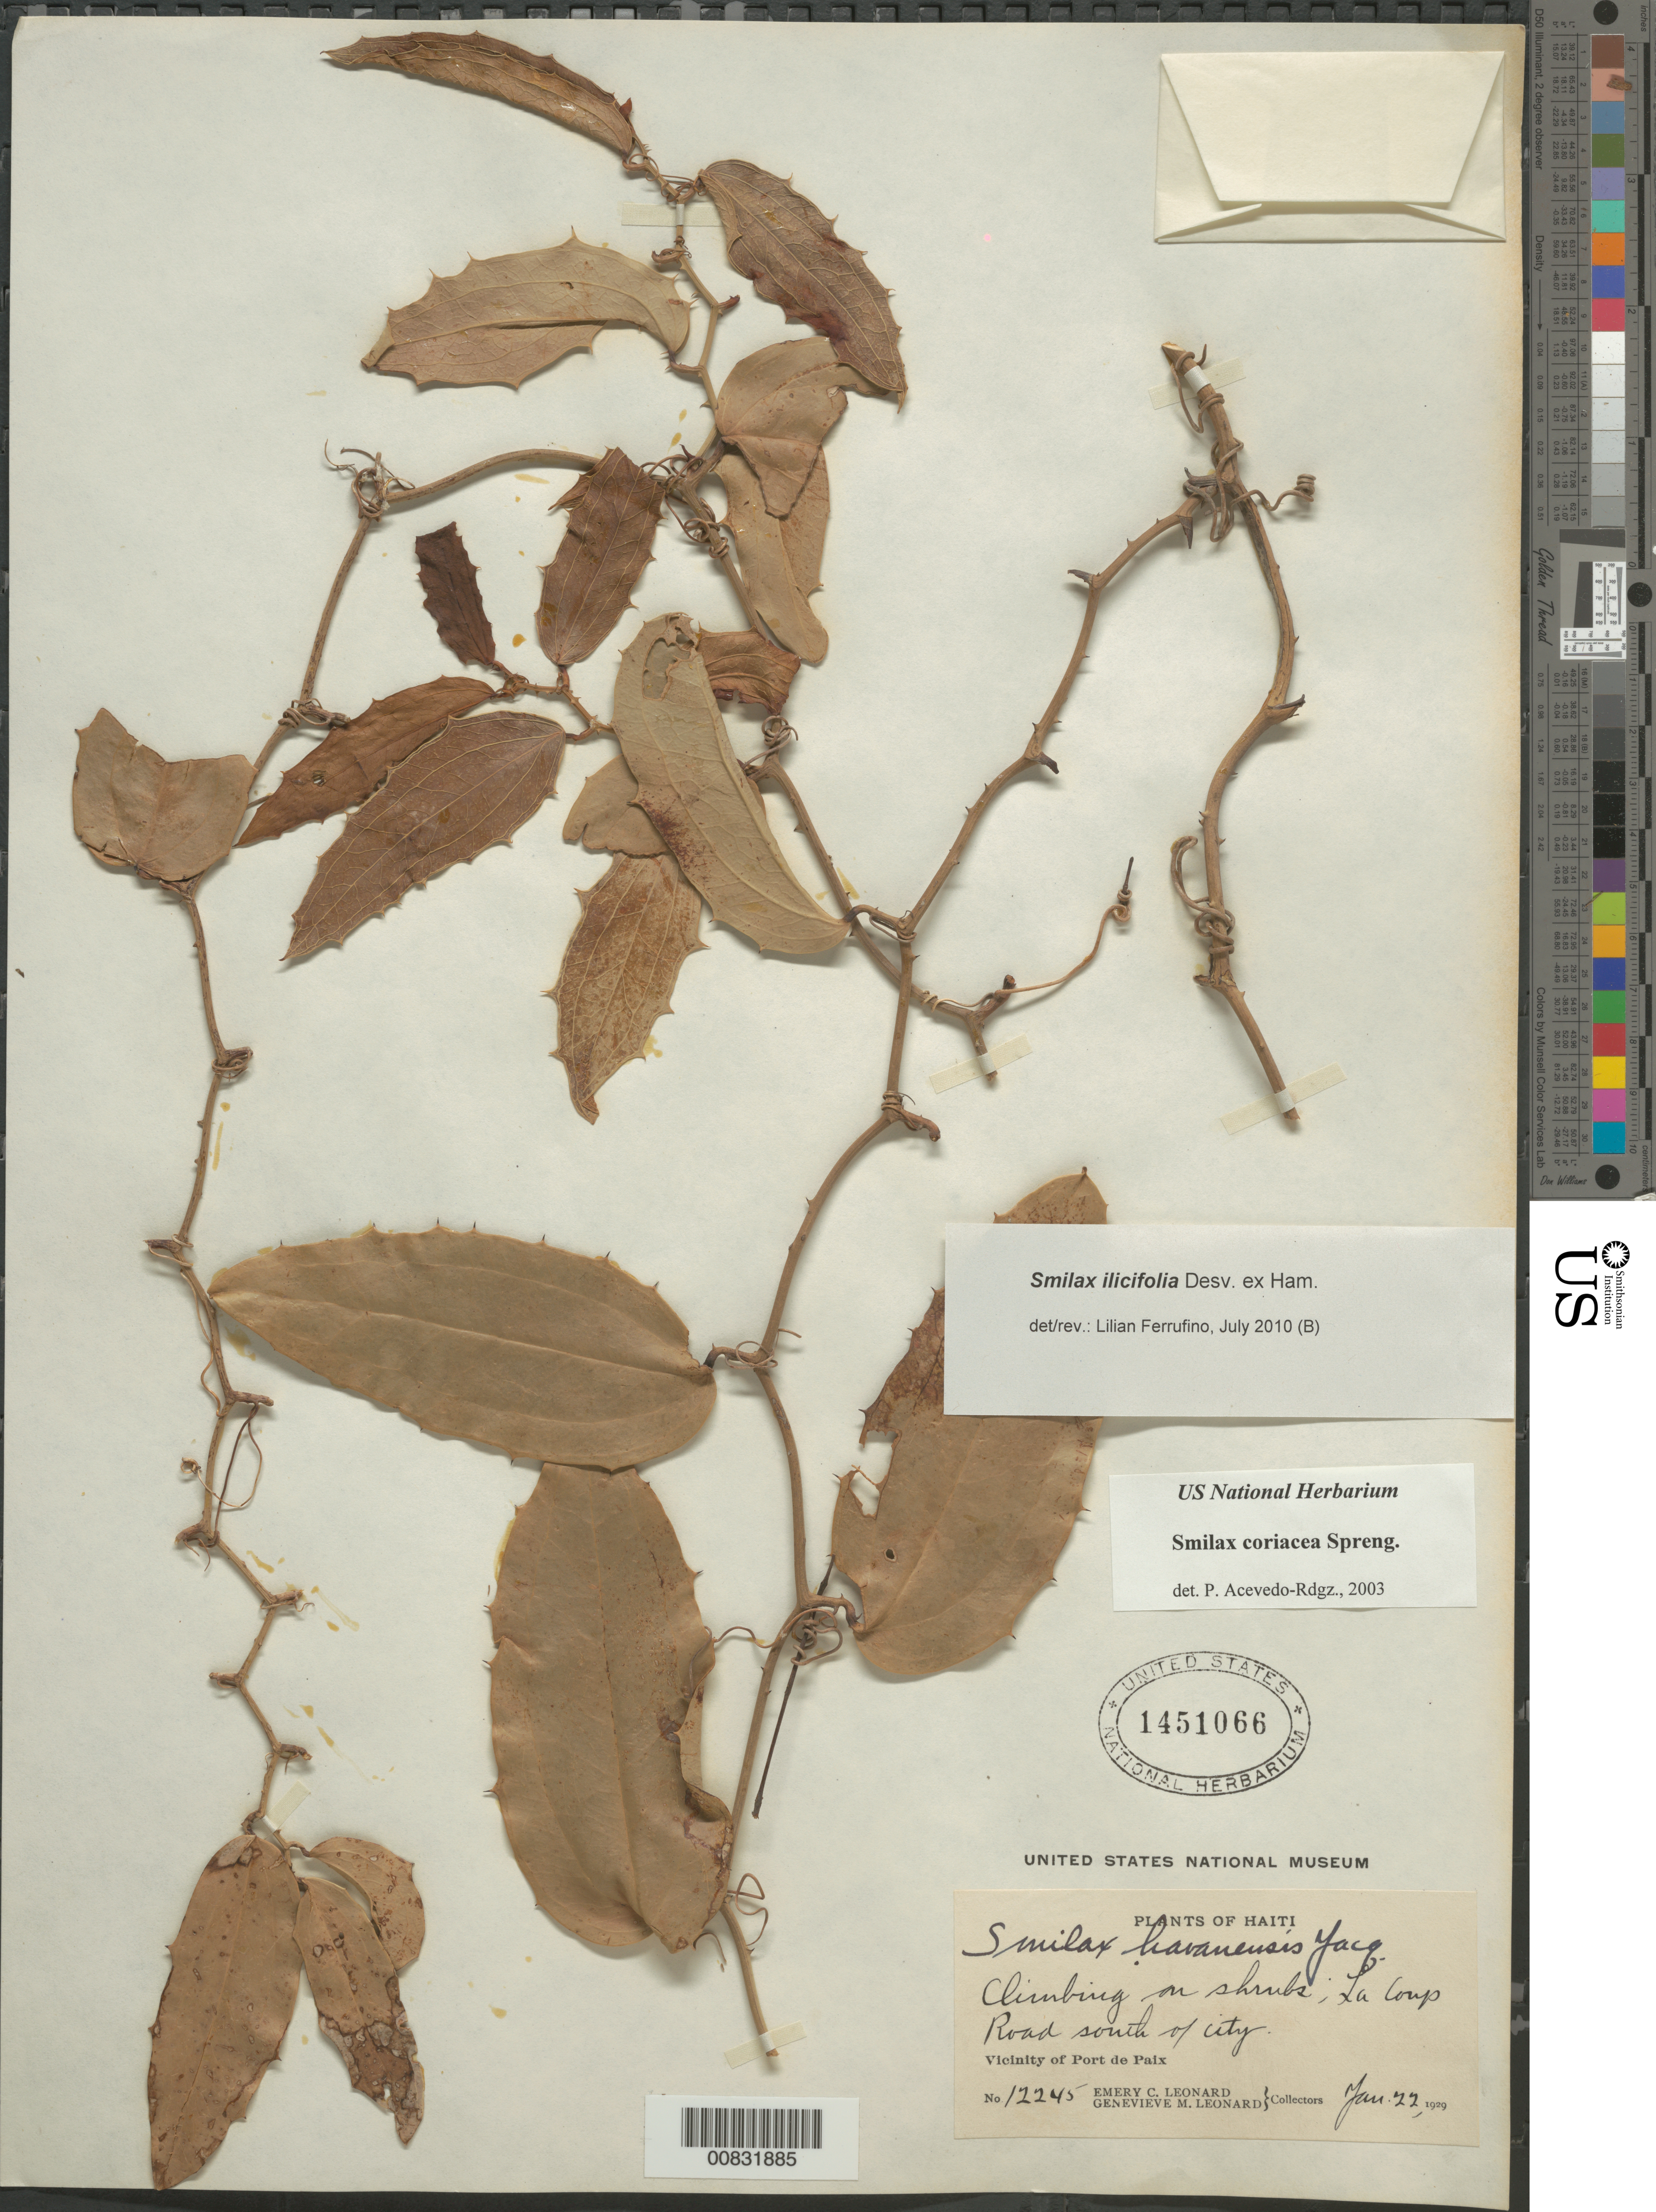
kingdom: Plantae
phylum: Tracheophyta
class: Liliopsida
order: Liliales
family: Smilacaceae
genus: Smilax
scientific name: Smilax ilicifolia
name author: Desv. ex Ham.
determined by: Ferrufino, L., (USJ), Herbario Universidad de Costa Rica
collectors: E. C. Leonard & G. M. Leonard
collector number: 12245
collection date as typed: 22 Jan 1929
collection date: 1929-01-22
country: Haiti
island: Hispaniola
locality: Vicinity of Port-de-Paix; La Coup Road south of city.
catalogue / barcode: US 1451066